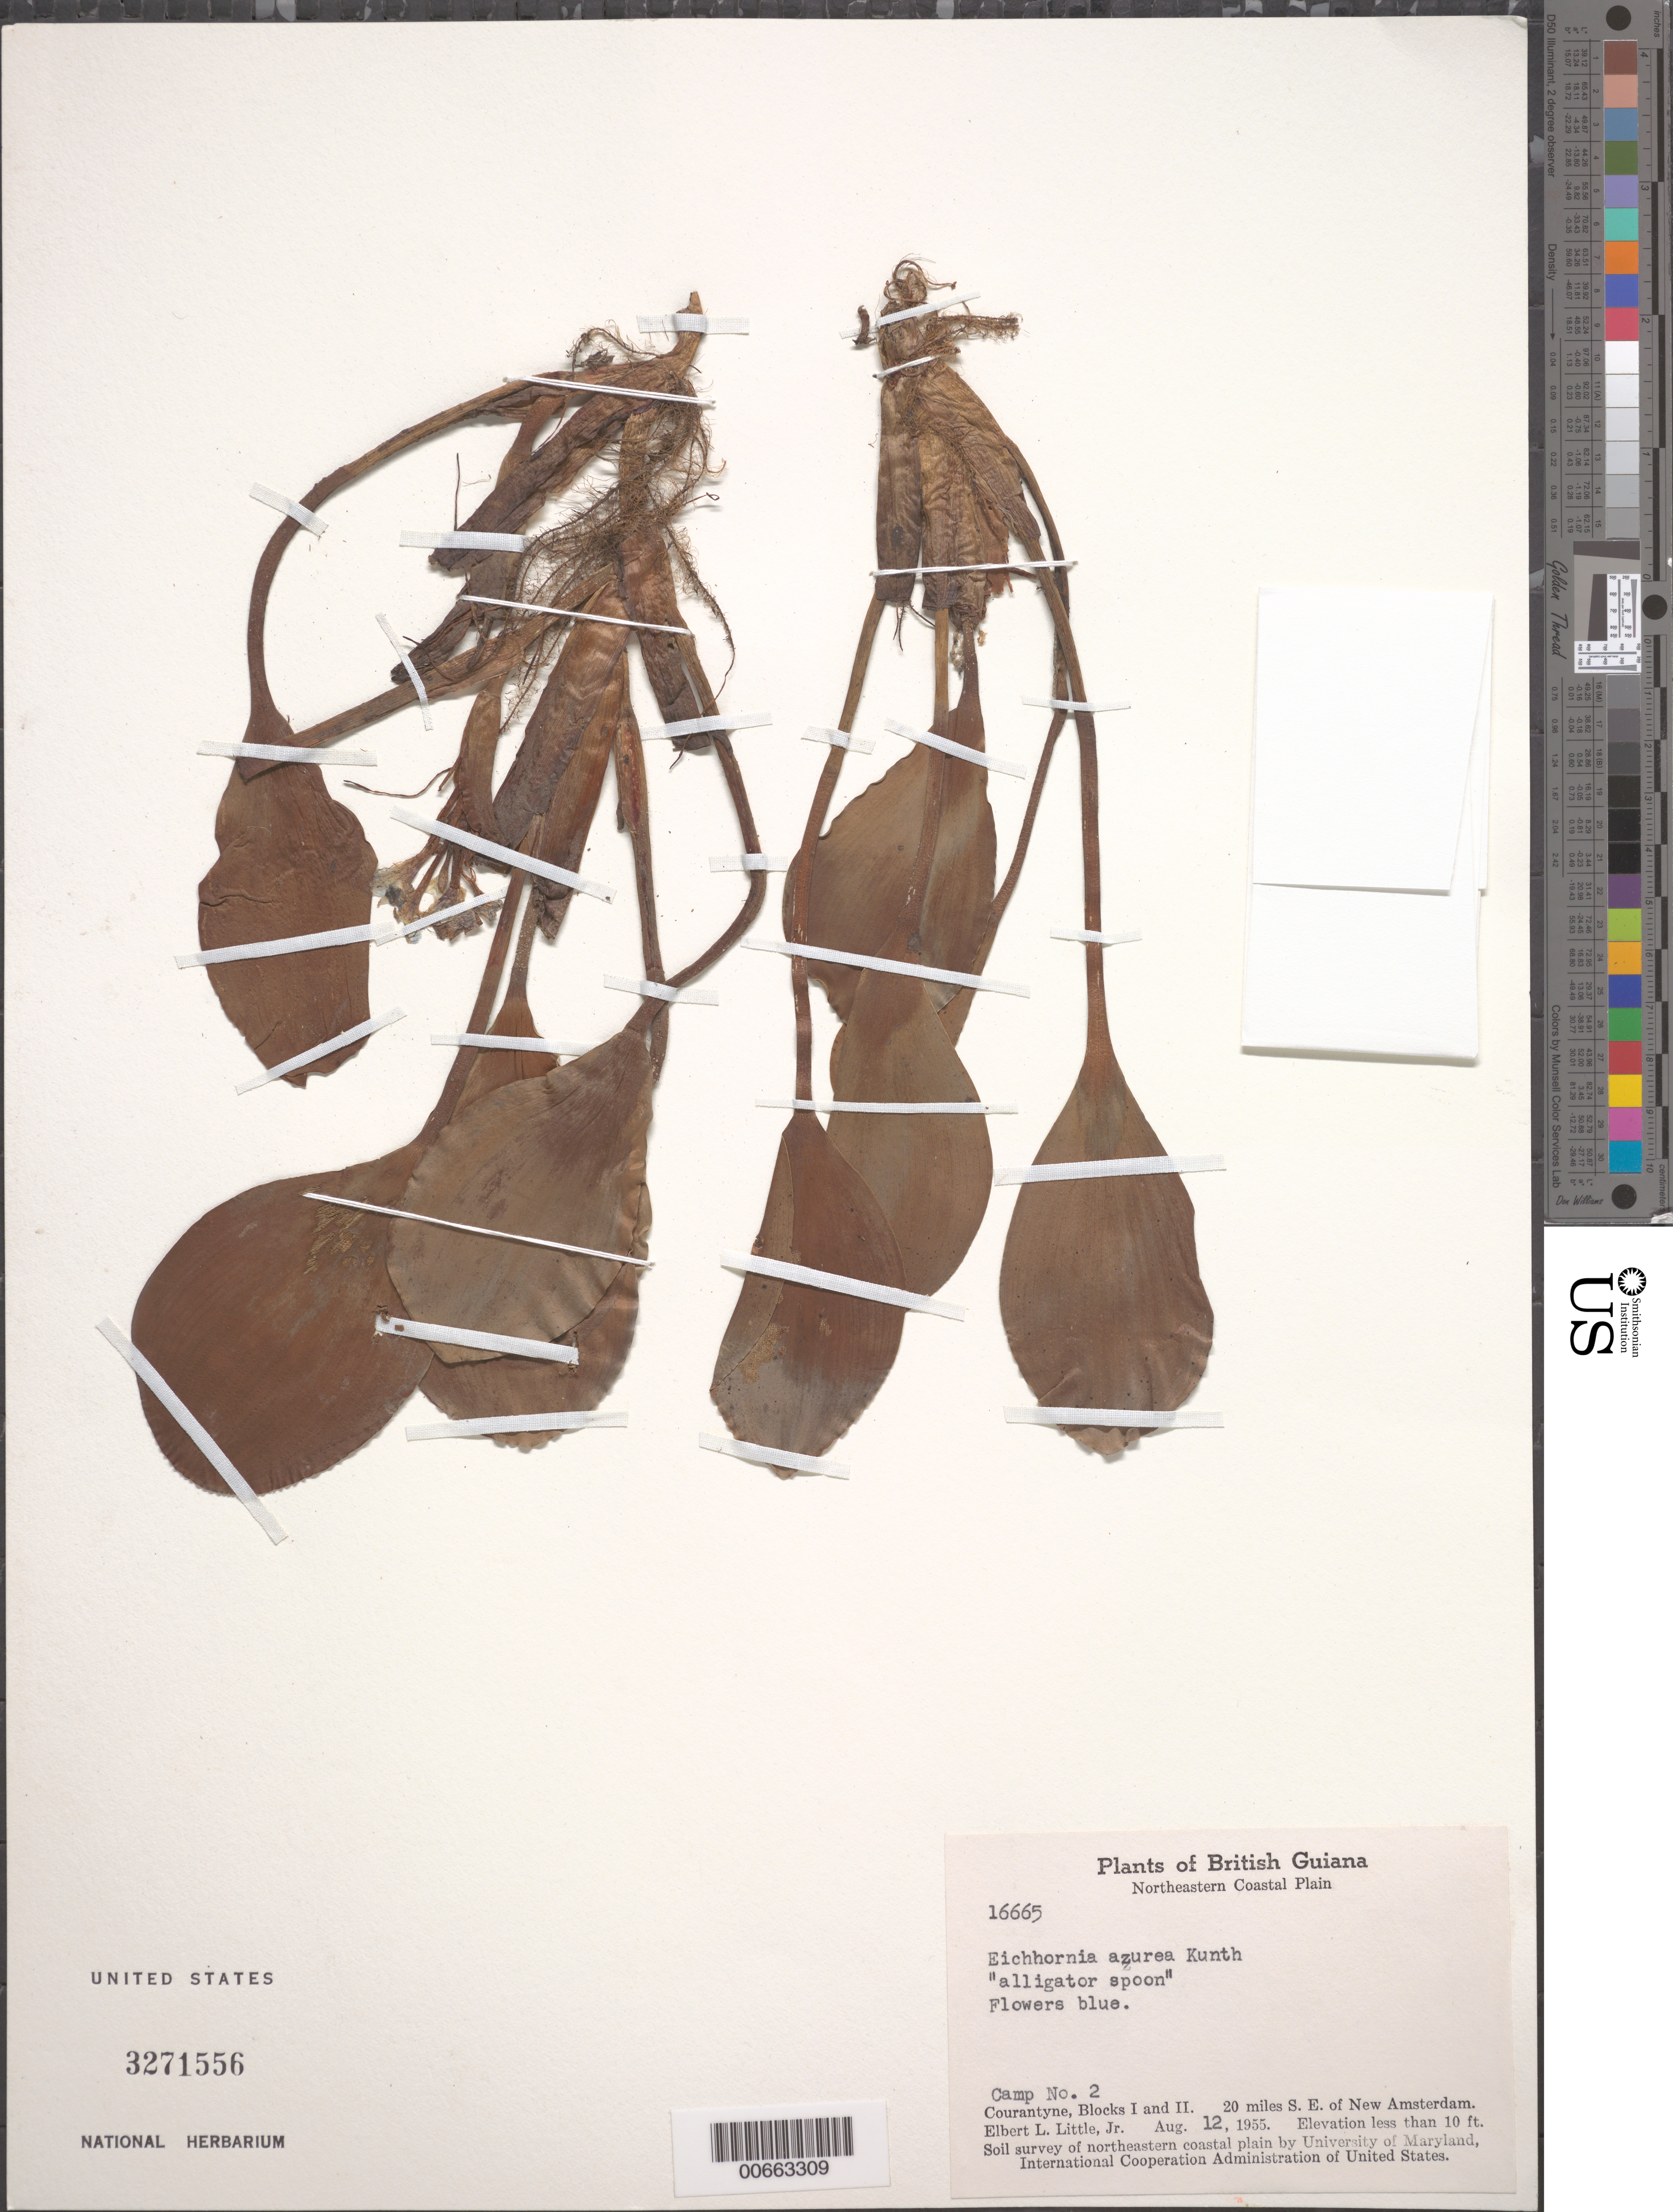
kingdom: Plantae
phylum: Tracheophyta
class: Liliopsida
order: Commelinales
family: Pontederiaceae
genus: Eichhornia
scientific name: Eichhornia azurea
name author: (Sw.) Kunth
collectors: E. L. Little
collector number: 16665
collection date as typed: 12-Aug-55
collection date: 1955-08-12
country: Guyana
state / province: E. Berbice-Corentyne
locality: Courantyne, Blocks I & II. 20 mi. SE of New Amsterdam, Camp No. 2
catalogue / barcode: US 3271556